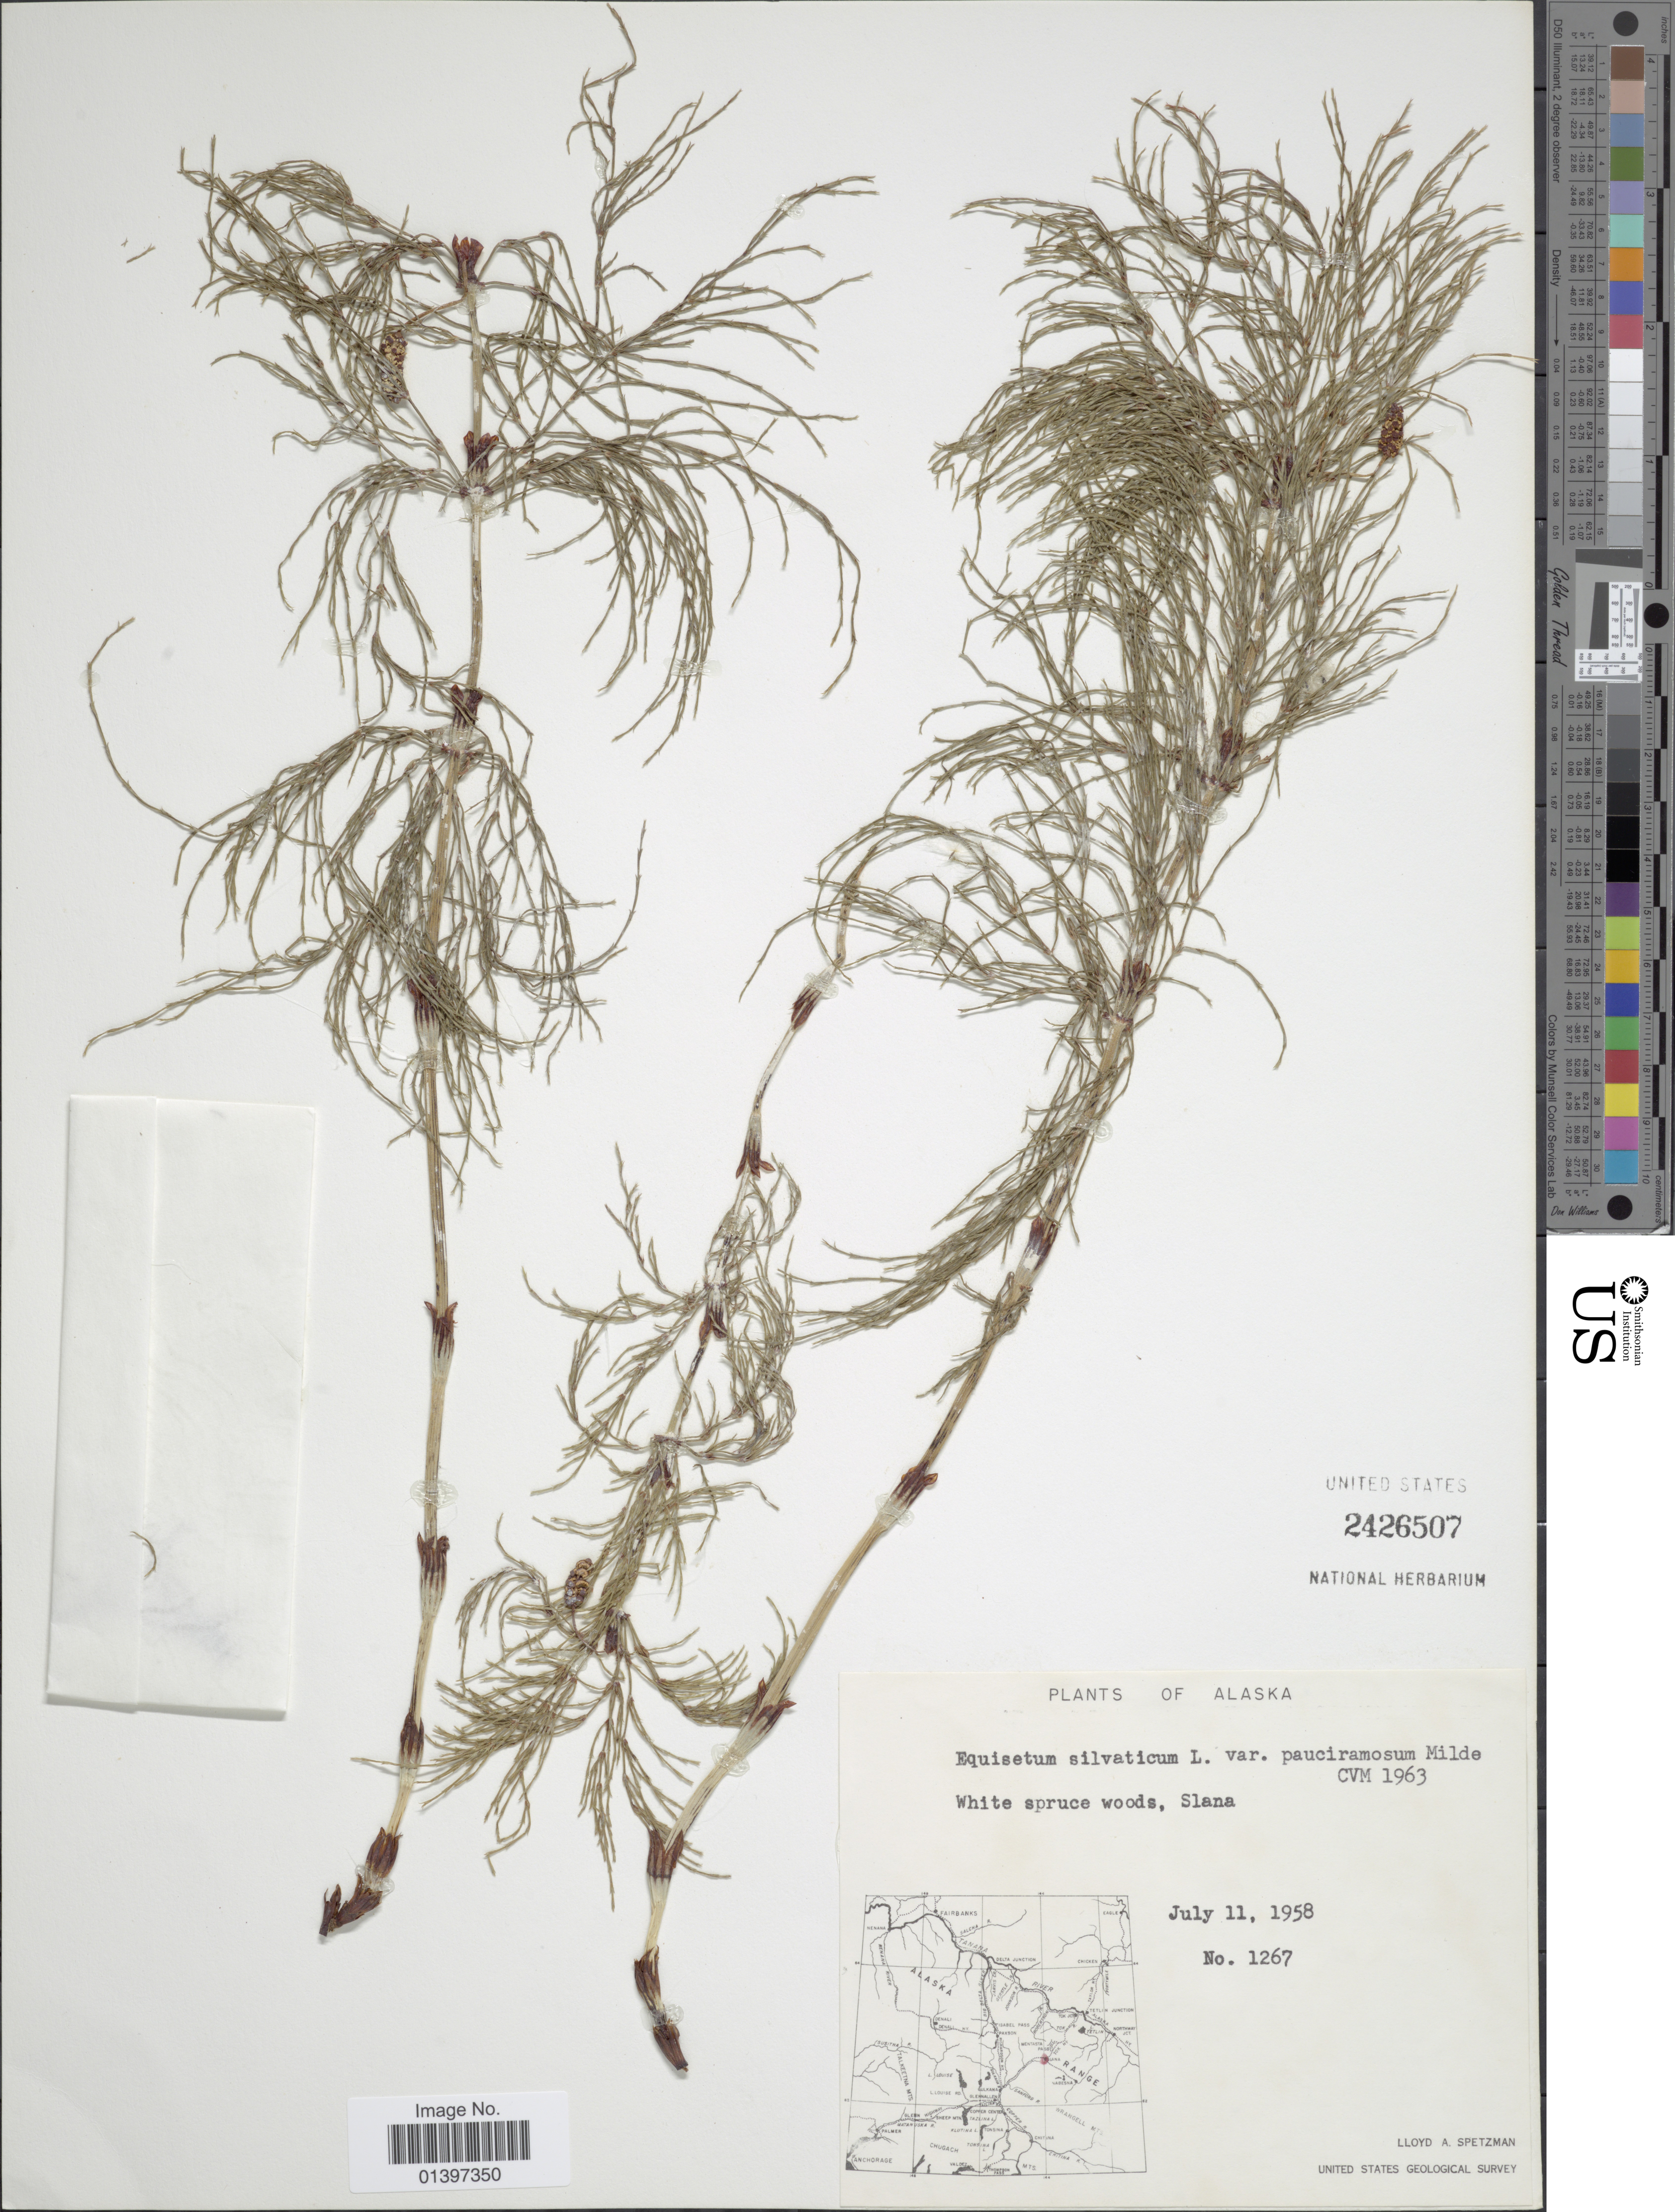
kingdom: Plantae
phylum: Tracheophyta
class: Polypodiopsida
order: Equisetales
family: Equisetaceae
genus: Equisetum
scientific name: Equisetum sylvaticum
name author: L.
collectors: L. Spetzman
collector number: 1267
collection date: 1958-07-11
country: United States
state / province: Alaska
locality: White spruce woods, Slana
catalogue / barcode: US 2426507